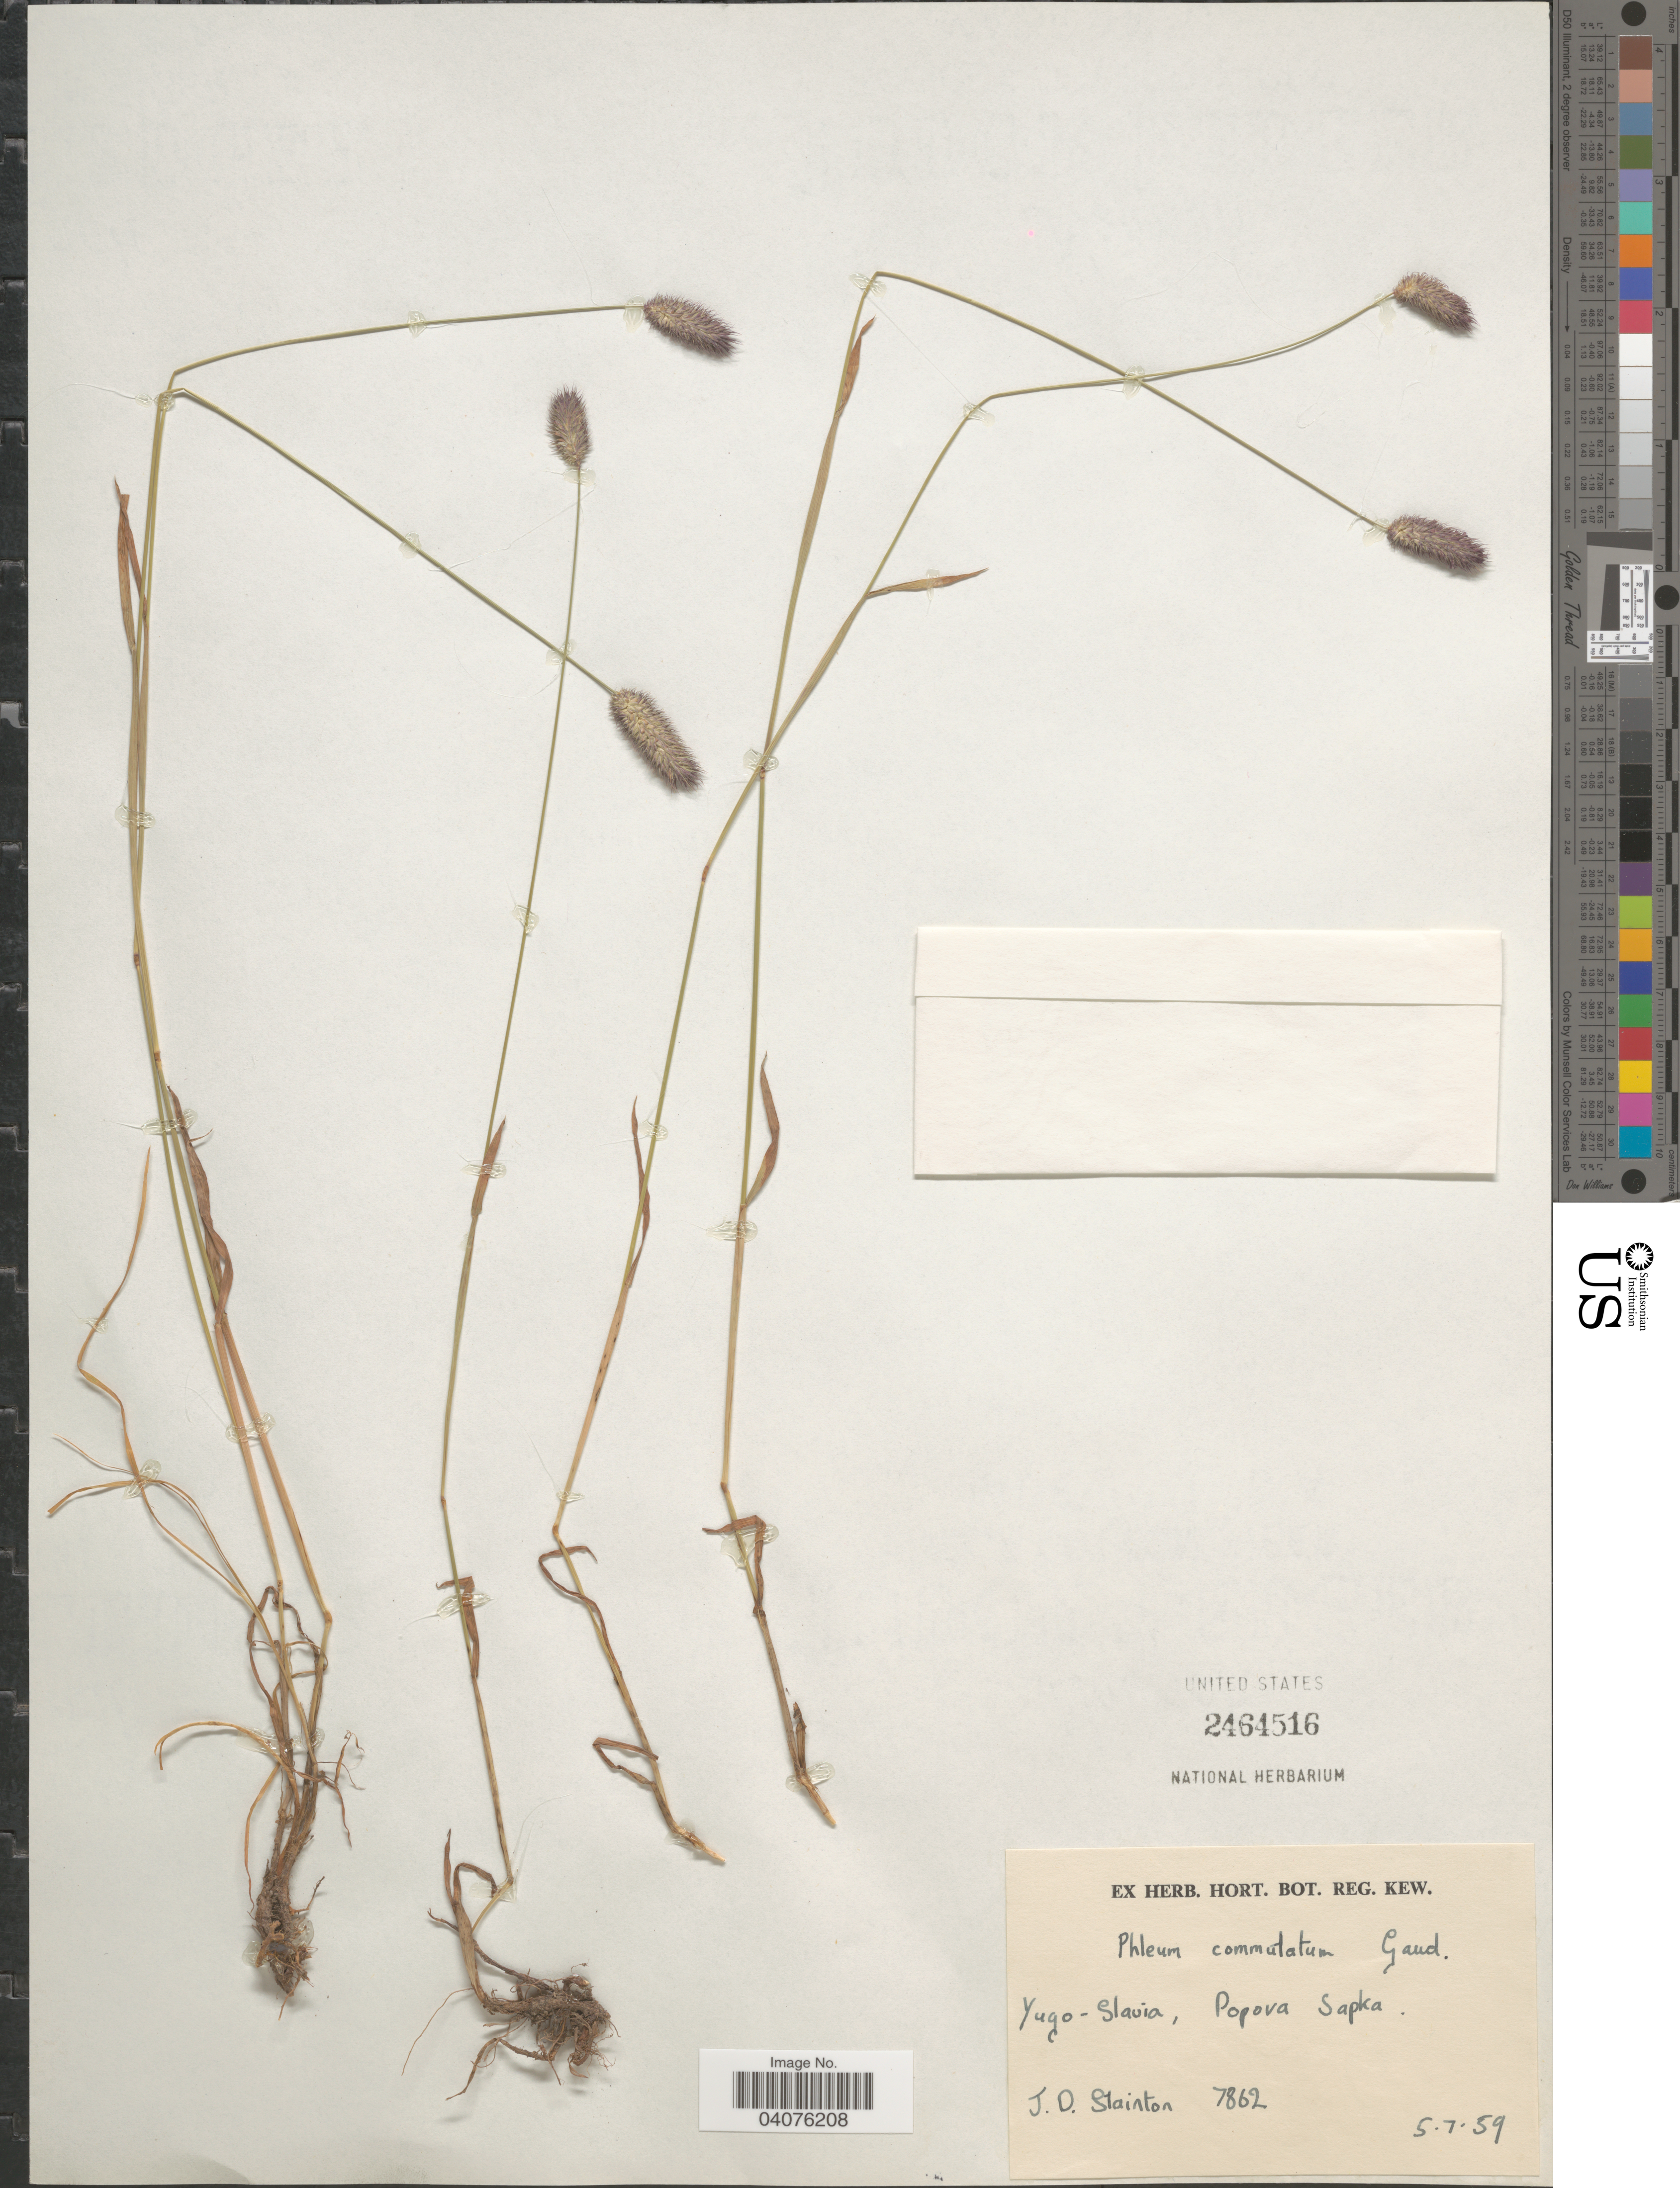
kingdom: Plantae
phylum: Tracheophyta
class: Liliopsida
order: Poales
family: Poaceae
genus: Phleum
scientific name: Phleum alpinum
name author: L.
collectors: J. Stainton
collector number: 7862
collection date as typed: Transcribed d/m/y: 5/7/59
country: North Macedonia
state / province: Tetovo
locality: Popova Sapka.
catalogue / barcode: US 2464516